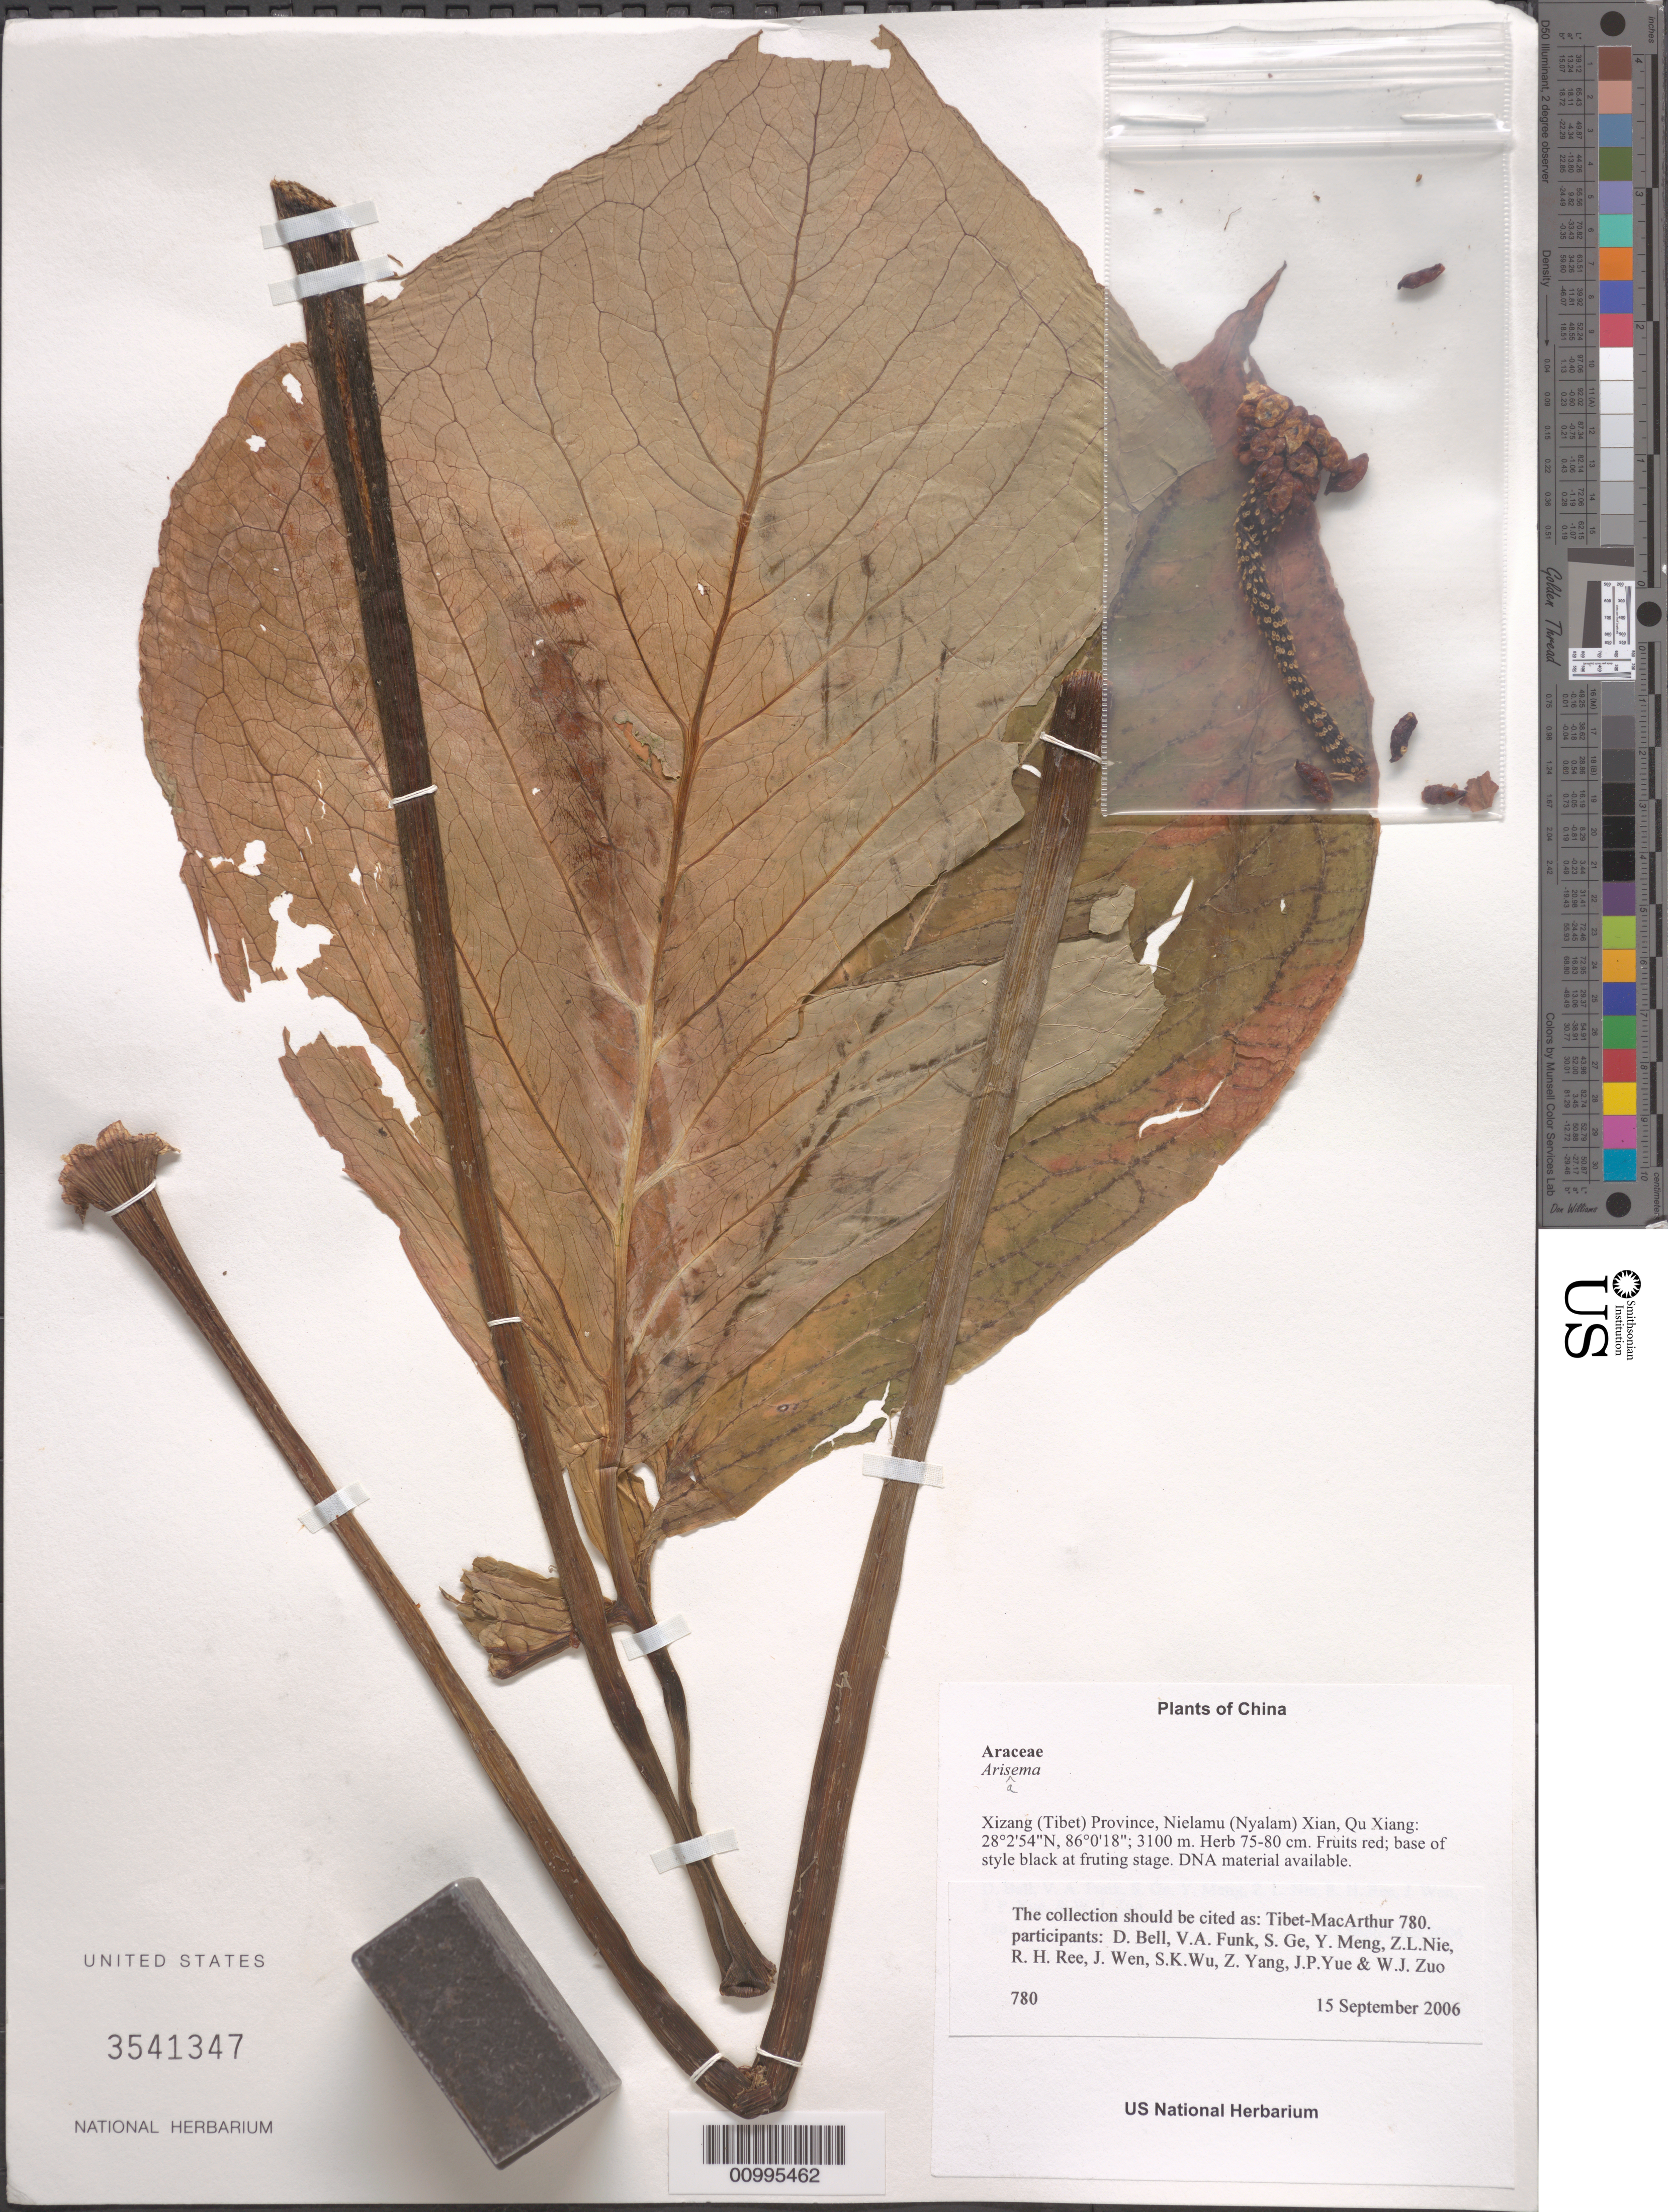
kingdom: Plantae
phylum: Tracheophyta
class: Liliopsida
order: Alismatales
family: Araceae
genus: Arisaema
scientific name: Arisaema sp.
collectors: Tibet-MacArthur, D. A. Bell, V. Funk, S. Ge, Y. Meng, Z. Nie, R. Ree, J. Wen, J. Yue & W. Zuo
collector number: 780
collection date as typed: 15 Sep 2006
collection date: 2006-09-15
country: China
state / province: Xizang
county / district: Nielamu (Nyalam) Xian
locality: Qu Xiang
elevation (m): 3100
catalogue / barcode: US 3541347